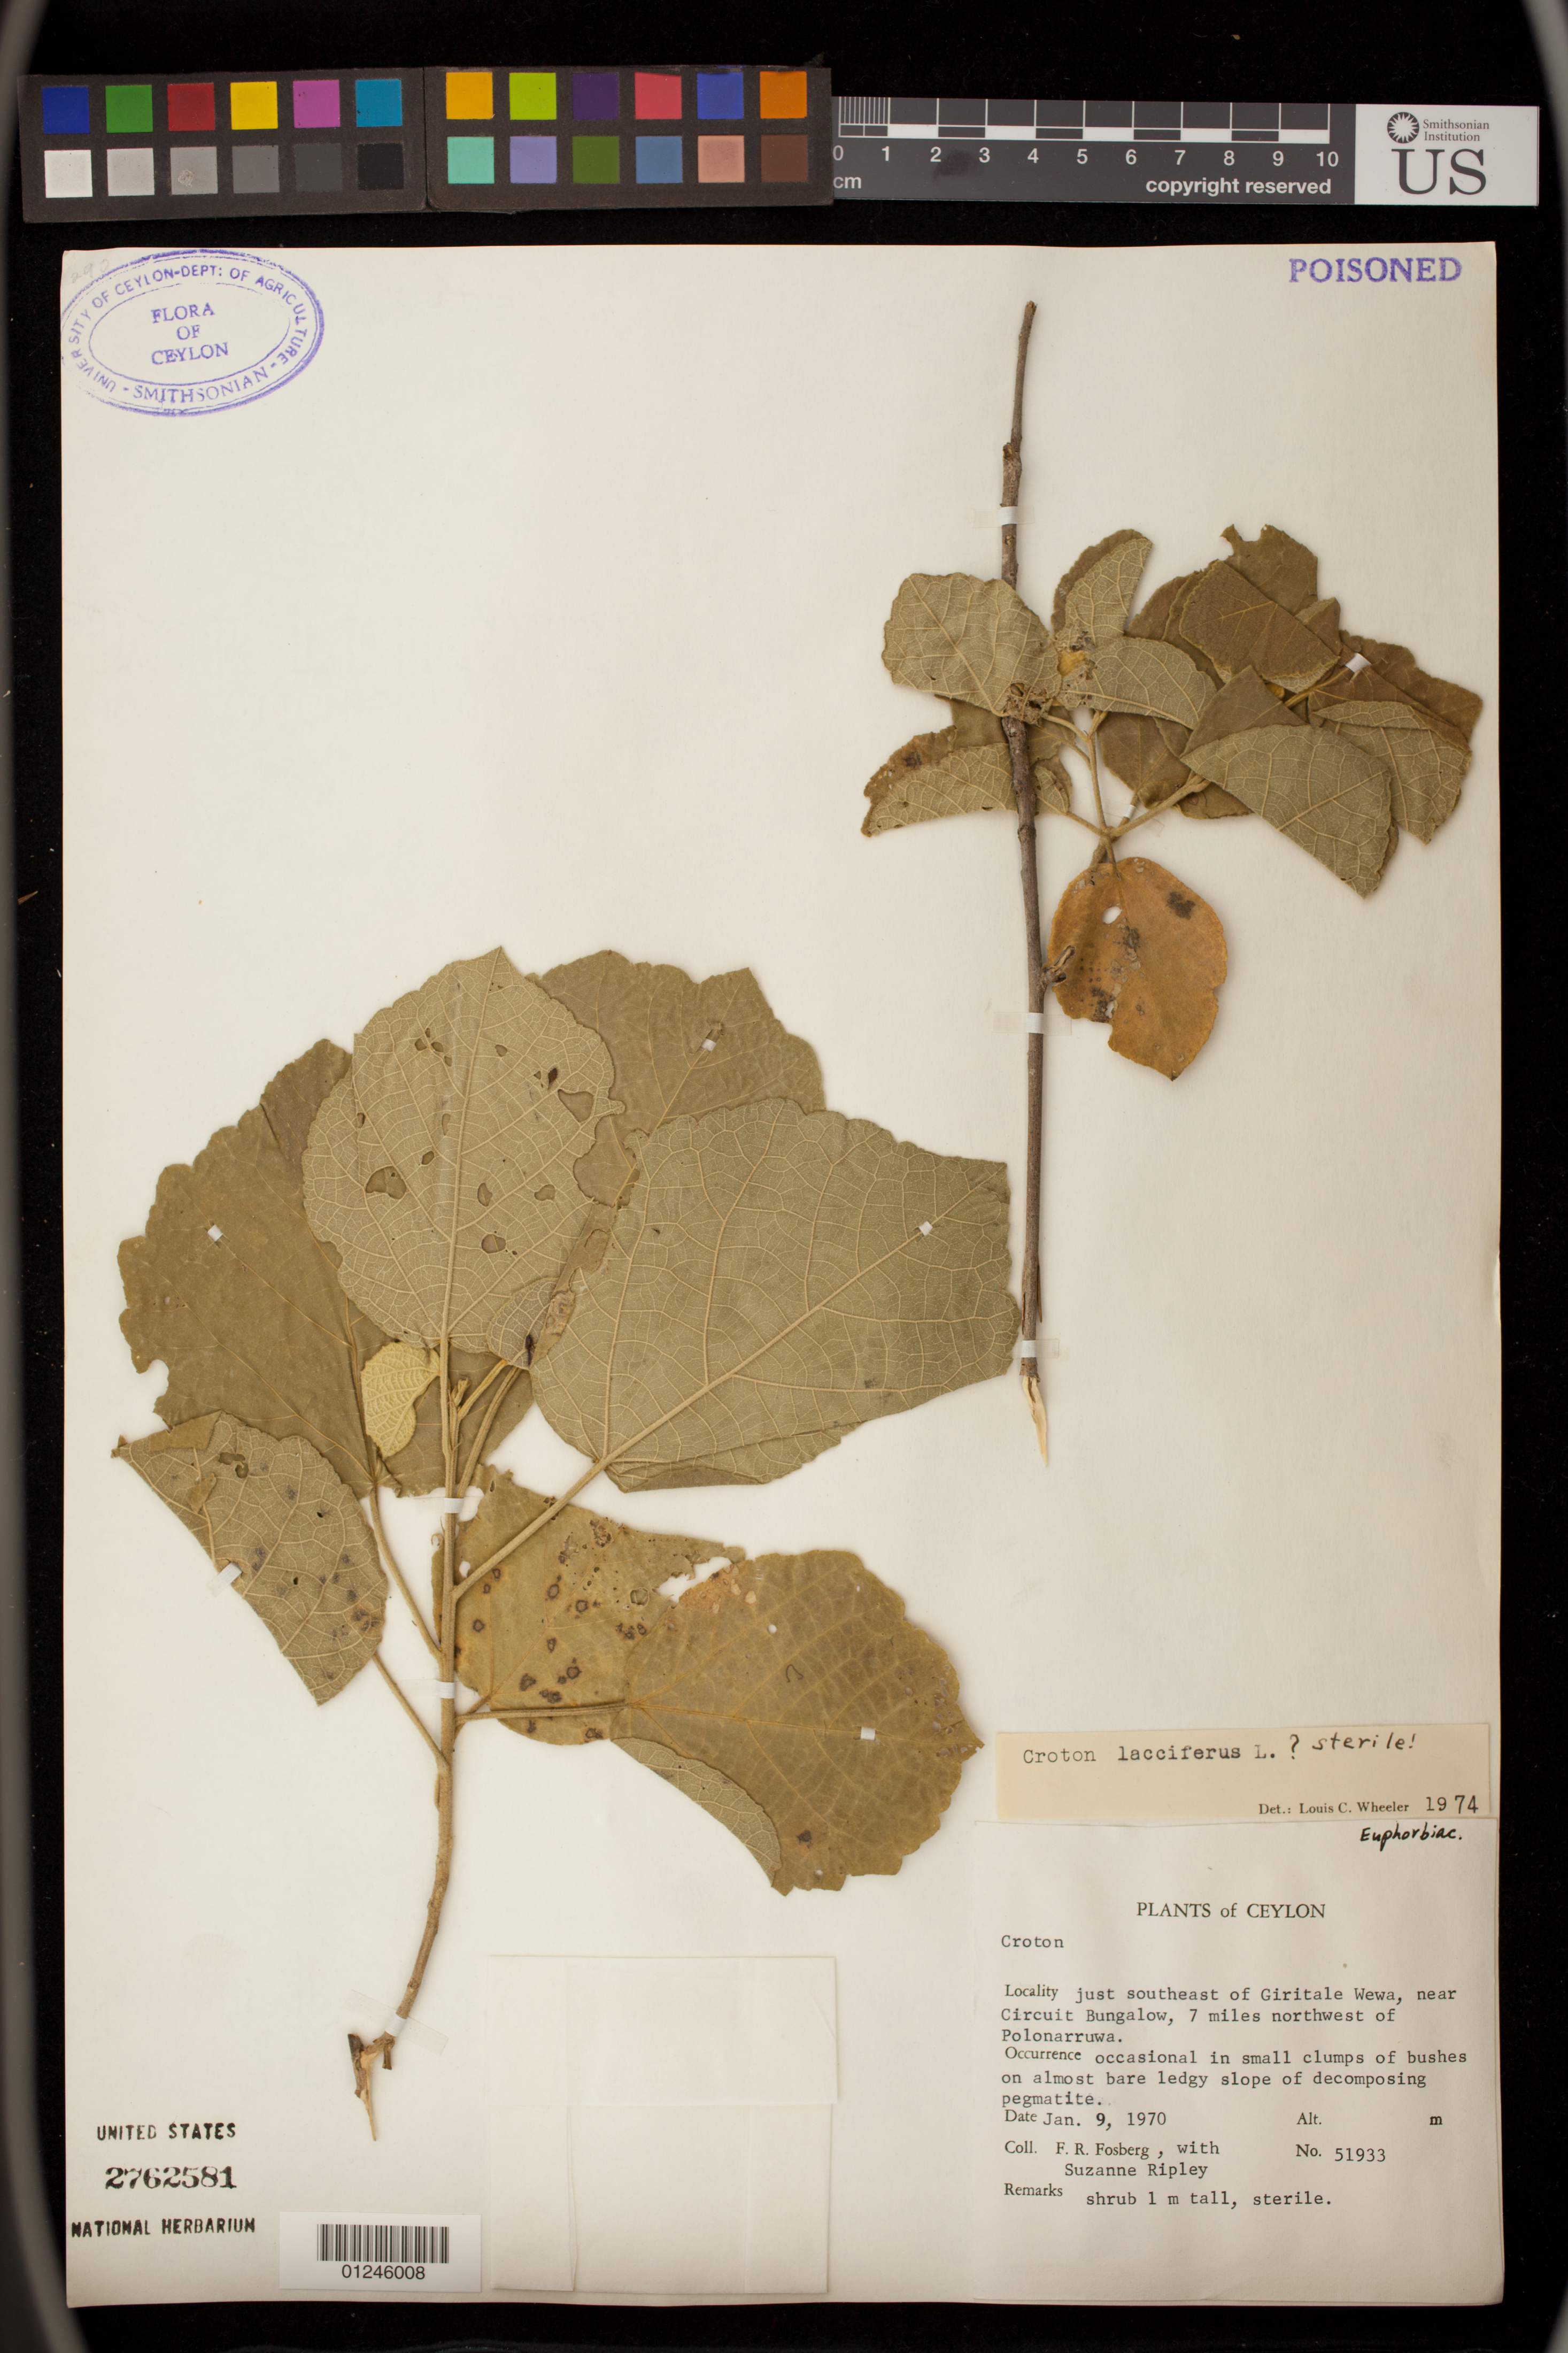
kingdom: Plantae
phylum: Tracheophyta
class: Magnoliopsida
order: Malpighiales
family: Euphorbiaceae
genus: Croton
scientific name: Croton lacciferus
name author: Blanco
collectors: F. R. Fosberg & S. Ripley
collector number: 51933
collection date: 1970-01-09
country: Sri Lanka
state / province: North Central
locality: Just southeast of Giritale Wewa, near Circuit Bungalow, 7 miles northwest of Polonarruwa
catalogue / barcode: US 2762581